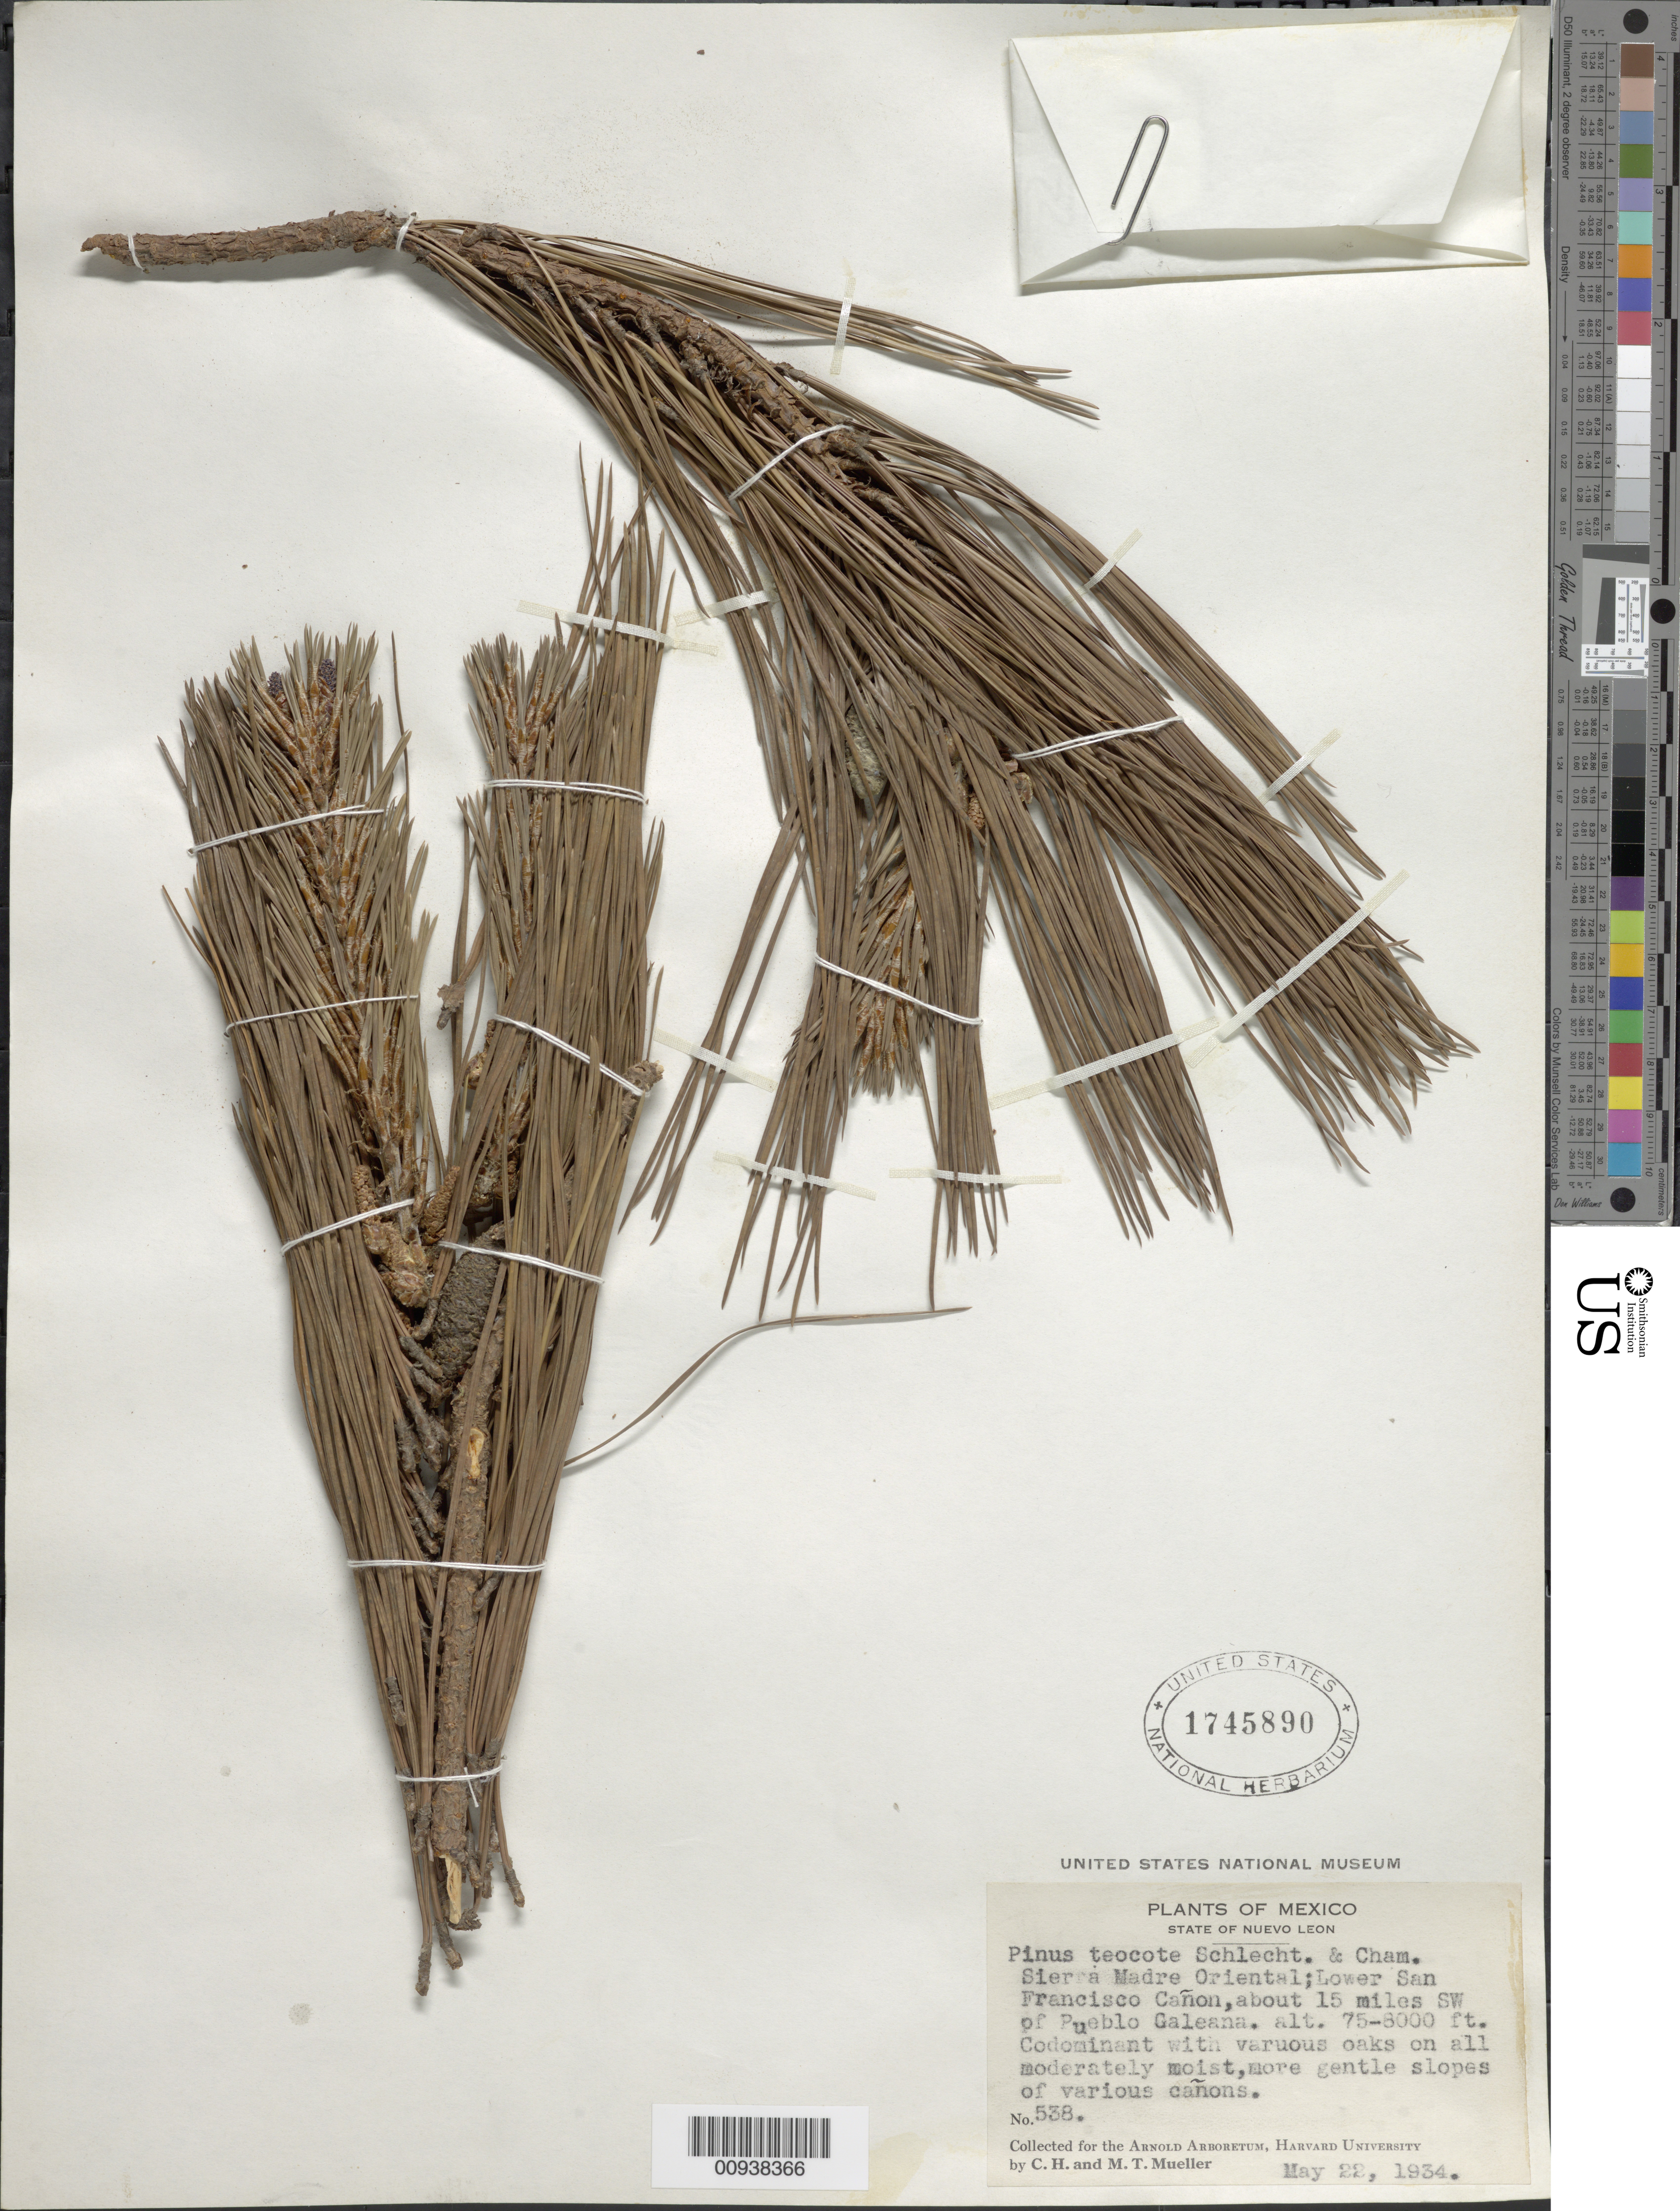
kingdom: Plantae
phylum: Tracheophyta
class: Pinopsida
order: Pinales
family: Pinaceae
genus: Pinus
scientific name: Pinus teocote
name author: Schltdl. & Cham.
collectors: C. H. Mueller & M. Mueller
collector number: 538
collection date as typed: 22 May 1934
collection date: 1934-05-22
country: Mexico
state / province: Nuevo León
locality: Sierra Madre Oriental; Lower San Francisco Cañon, about 15 miles SW of Pueblo Galeana.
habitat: On all moderately moist, more gentle slopes of varios Cañones. Codominant with various oaks.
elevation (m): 2286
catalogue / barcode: US 1745890